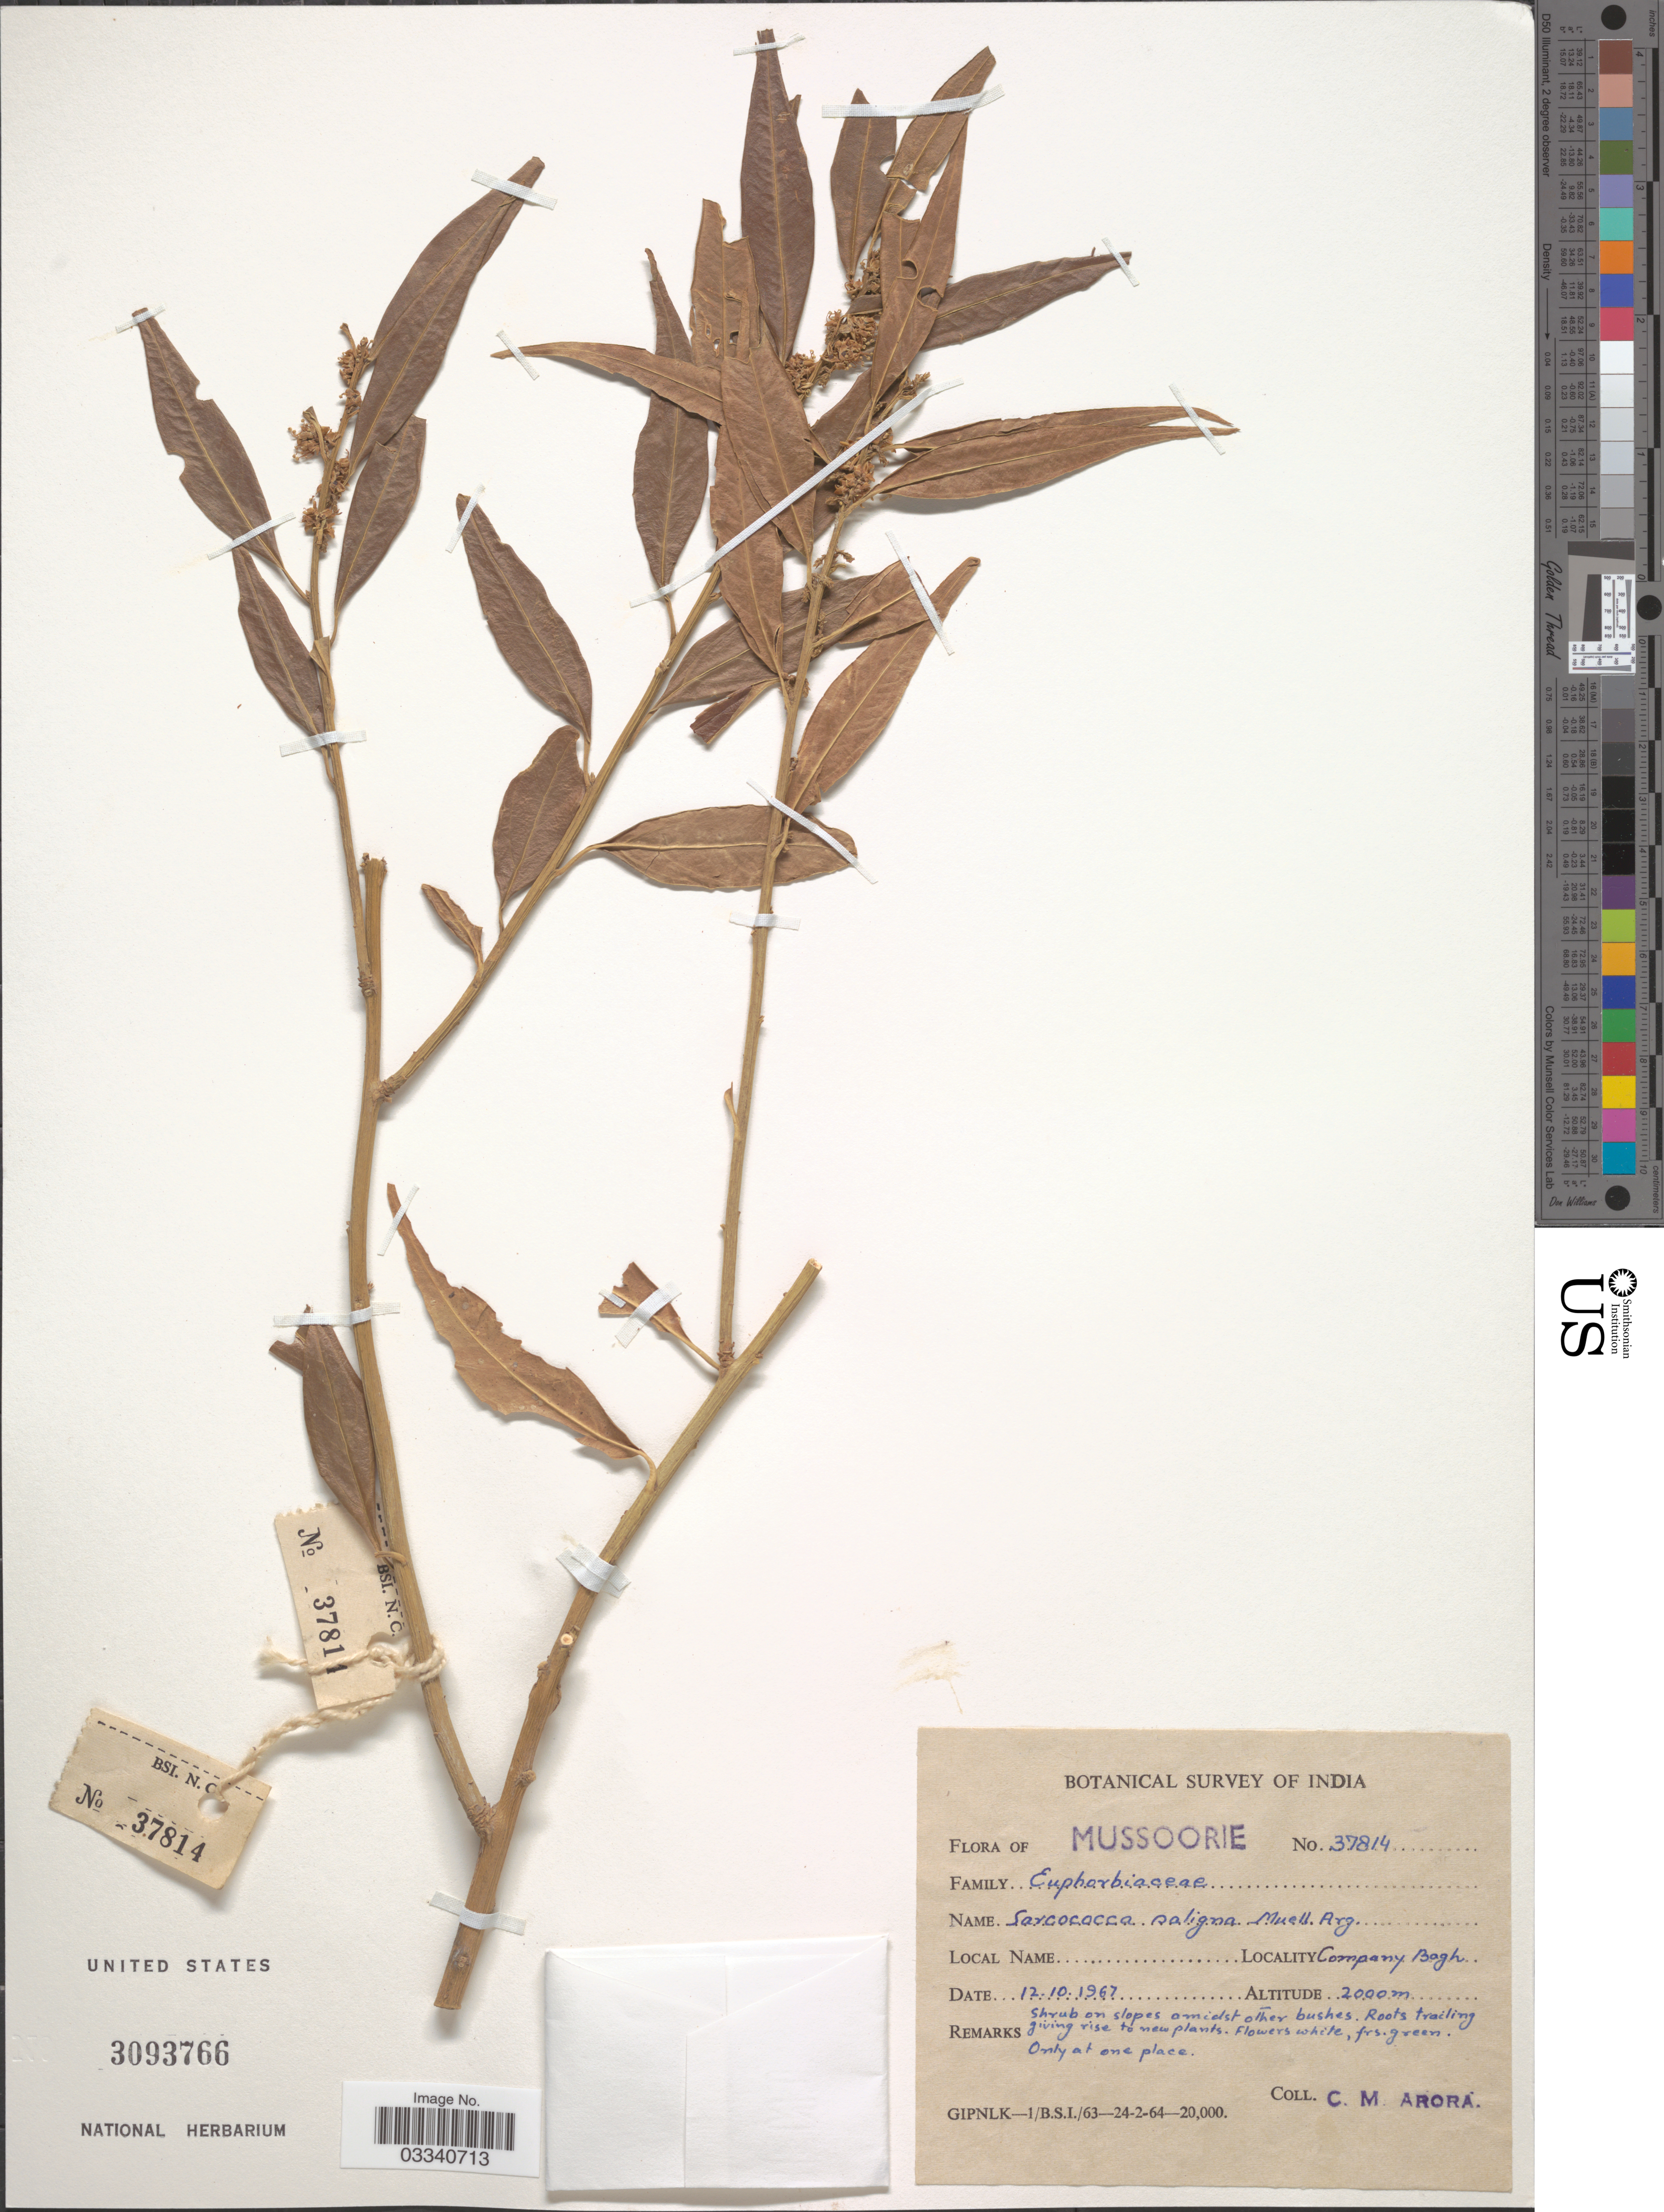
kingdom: Plantae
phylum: Tracheophyta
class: Magnoliopsida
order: Buxales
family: Buxaceae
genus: Sarcococca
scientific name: Sarcococca saligna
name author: (D. Don) Müll. Arg.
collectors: C. Arora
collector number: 37814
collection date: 1967-10-12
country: India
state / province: Uttarakhand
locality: Mussoorie. Company Bagh.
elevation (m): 2000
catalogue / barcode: US 3093766